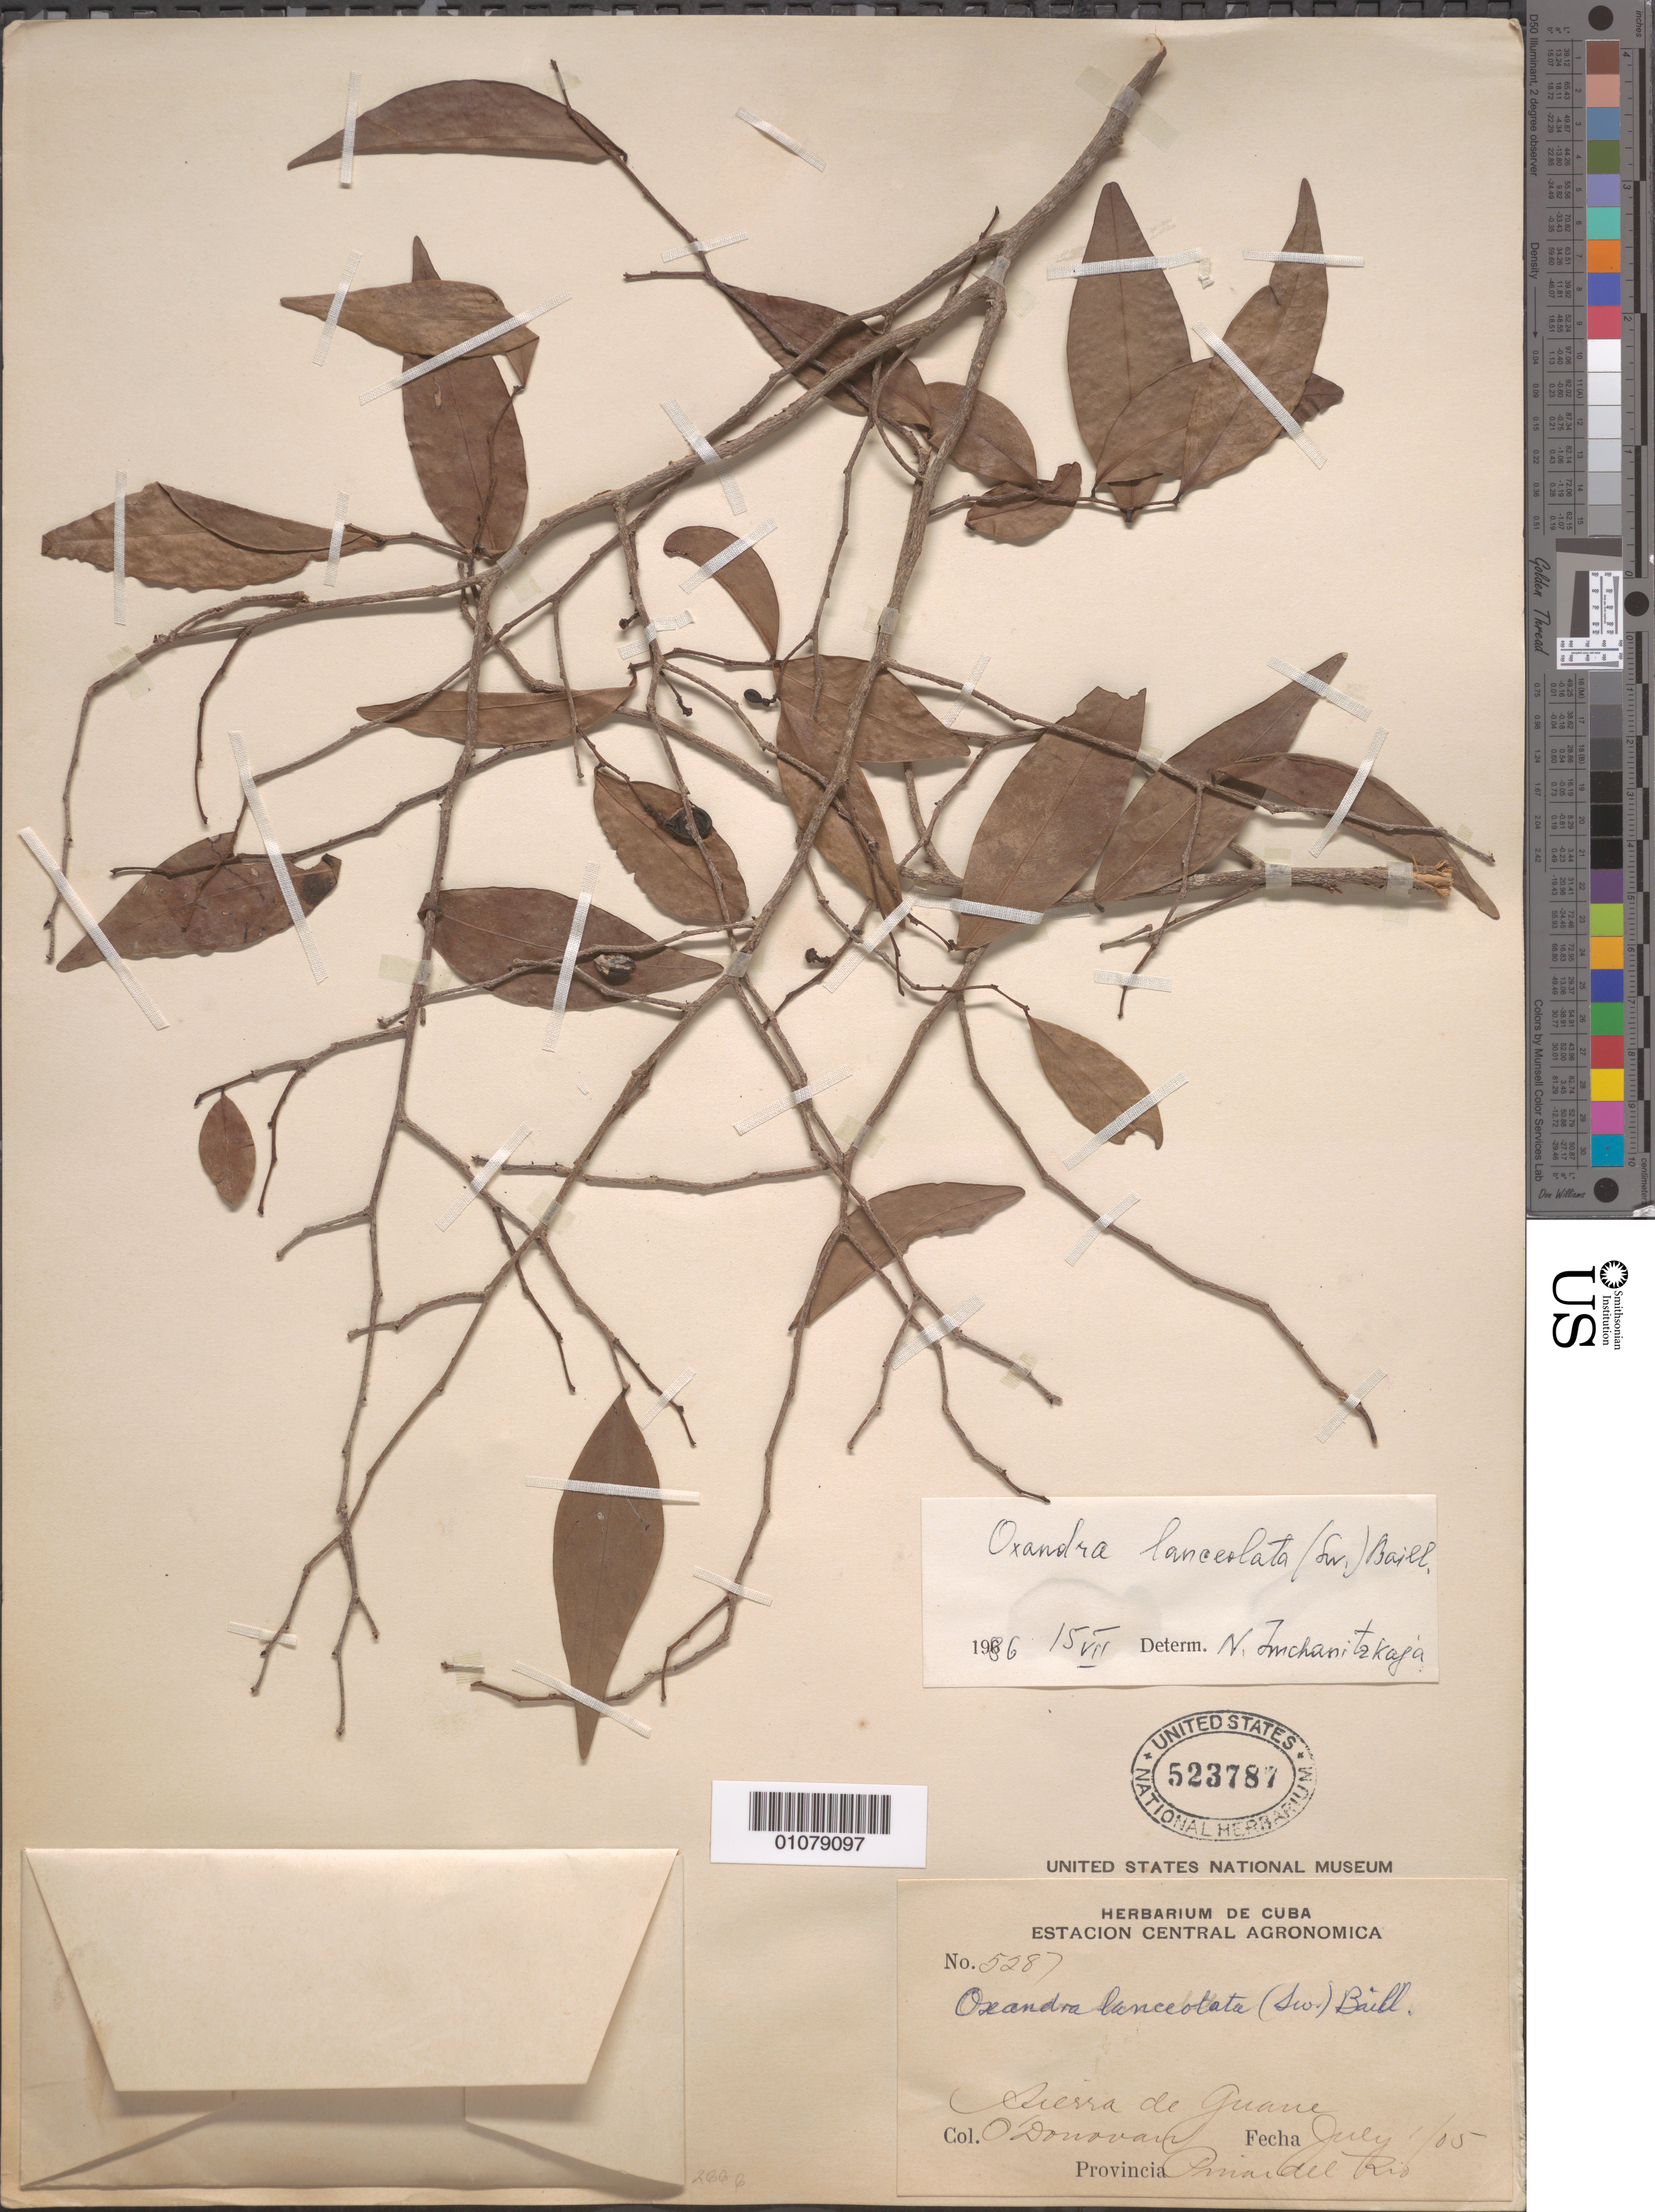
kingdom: Plantae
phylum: Tracheophyta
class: Magnoliopsida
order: Magnoliales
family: Annonaceae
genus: Oxandra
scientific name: Oxandra lanceolata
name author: (Sw.) Baill.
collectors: E. O'Donovan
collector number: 5287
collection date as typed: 01 Jul 1905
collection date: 1905-07-01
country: Cuba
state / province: Pinar del Rio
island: Cuba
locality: Sierra de Guane, Pinar del Rio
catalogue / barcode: US 523787